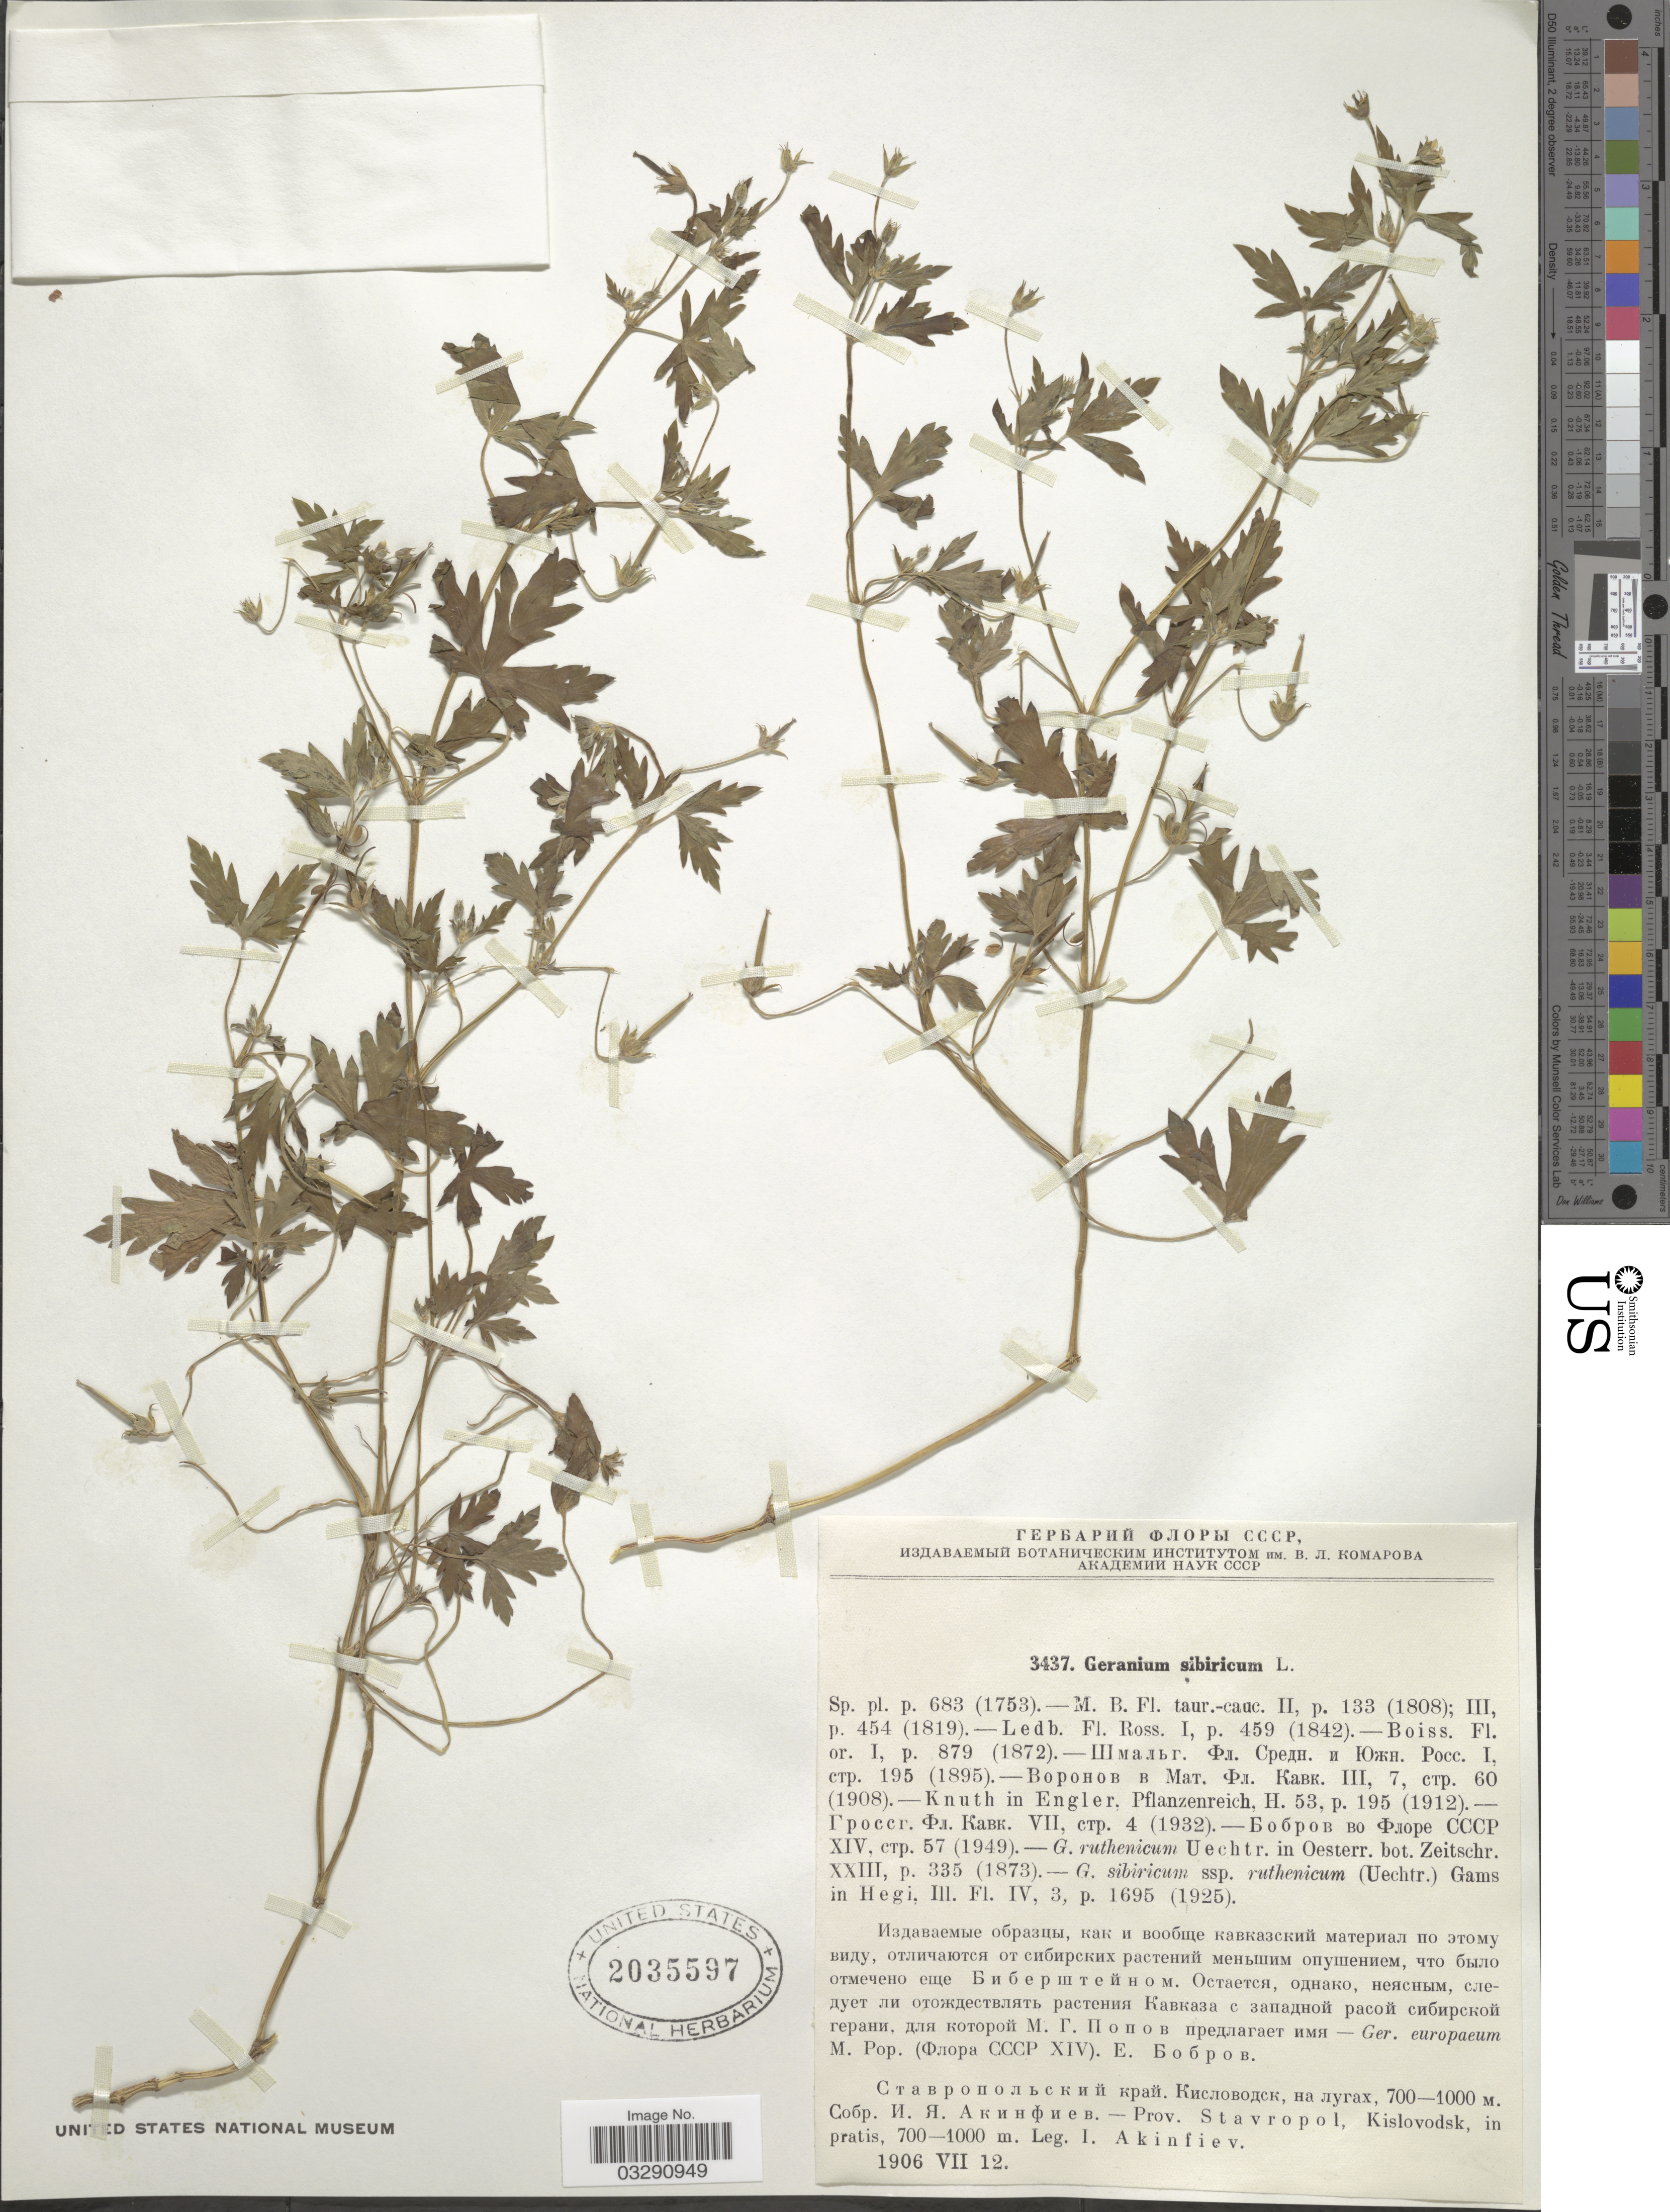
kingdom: Plantae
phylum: Tracheophyta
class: Magnoliopsida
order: Geraniales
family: Geraniaceae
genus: Geranium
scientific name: Geranium sibiricum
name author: L.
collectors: I. Akinfiev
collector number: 3437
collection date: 1906-07-12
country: Russian Federation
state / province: Stavropol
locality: Kislovodsk.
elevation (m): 700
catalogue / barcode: US 2035597